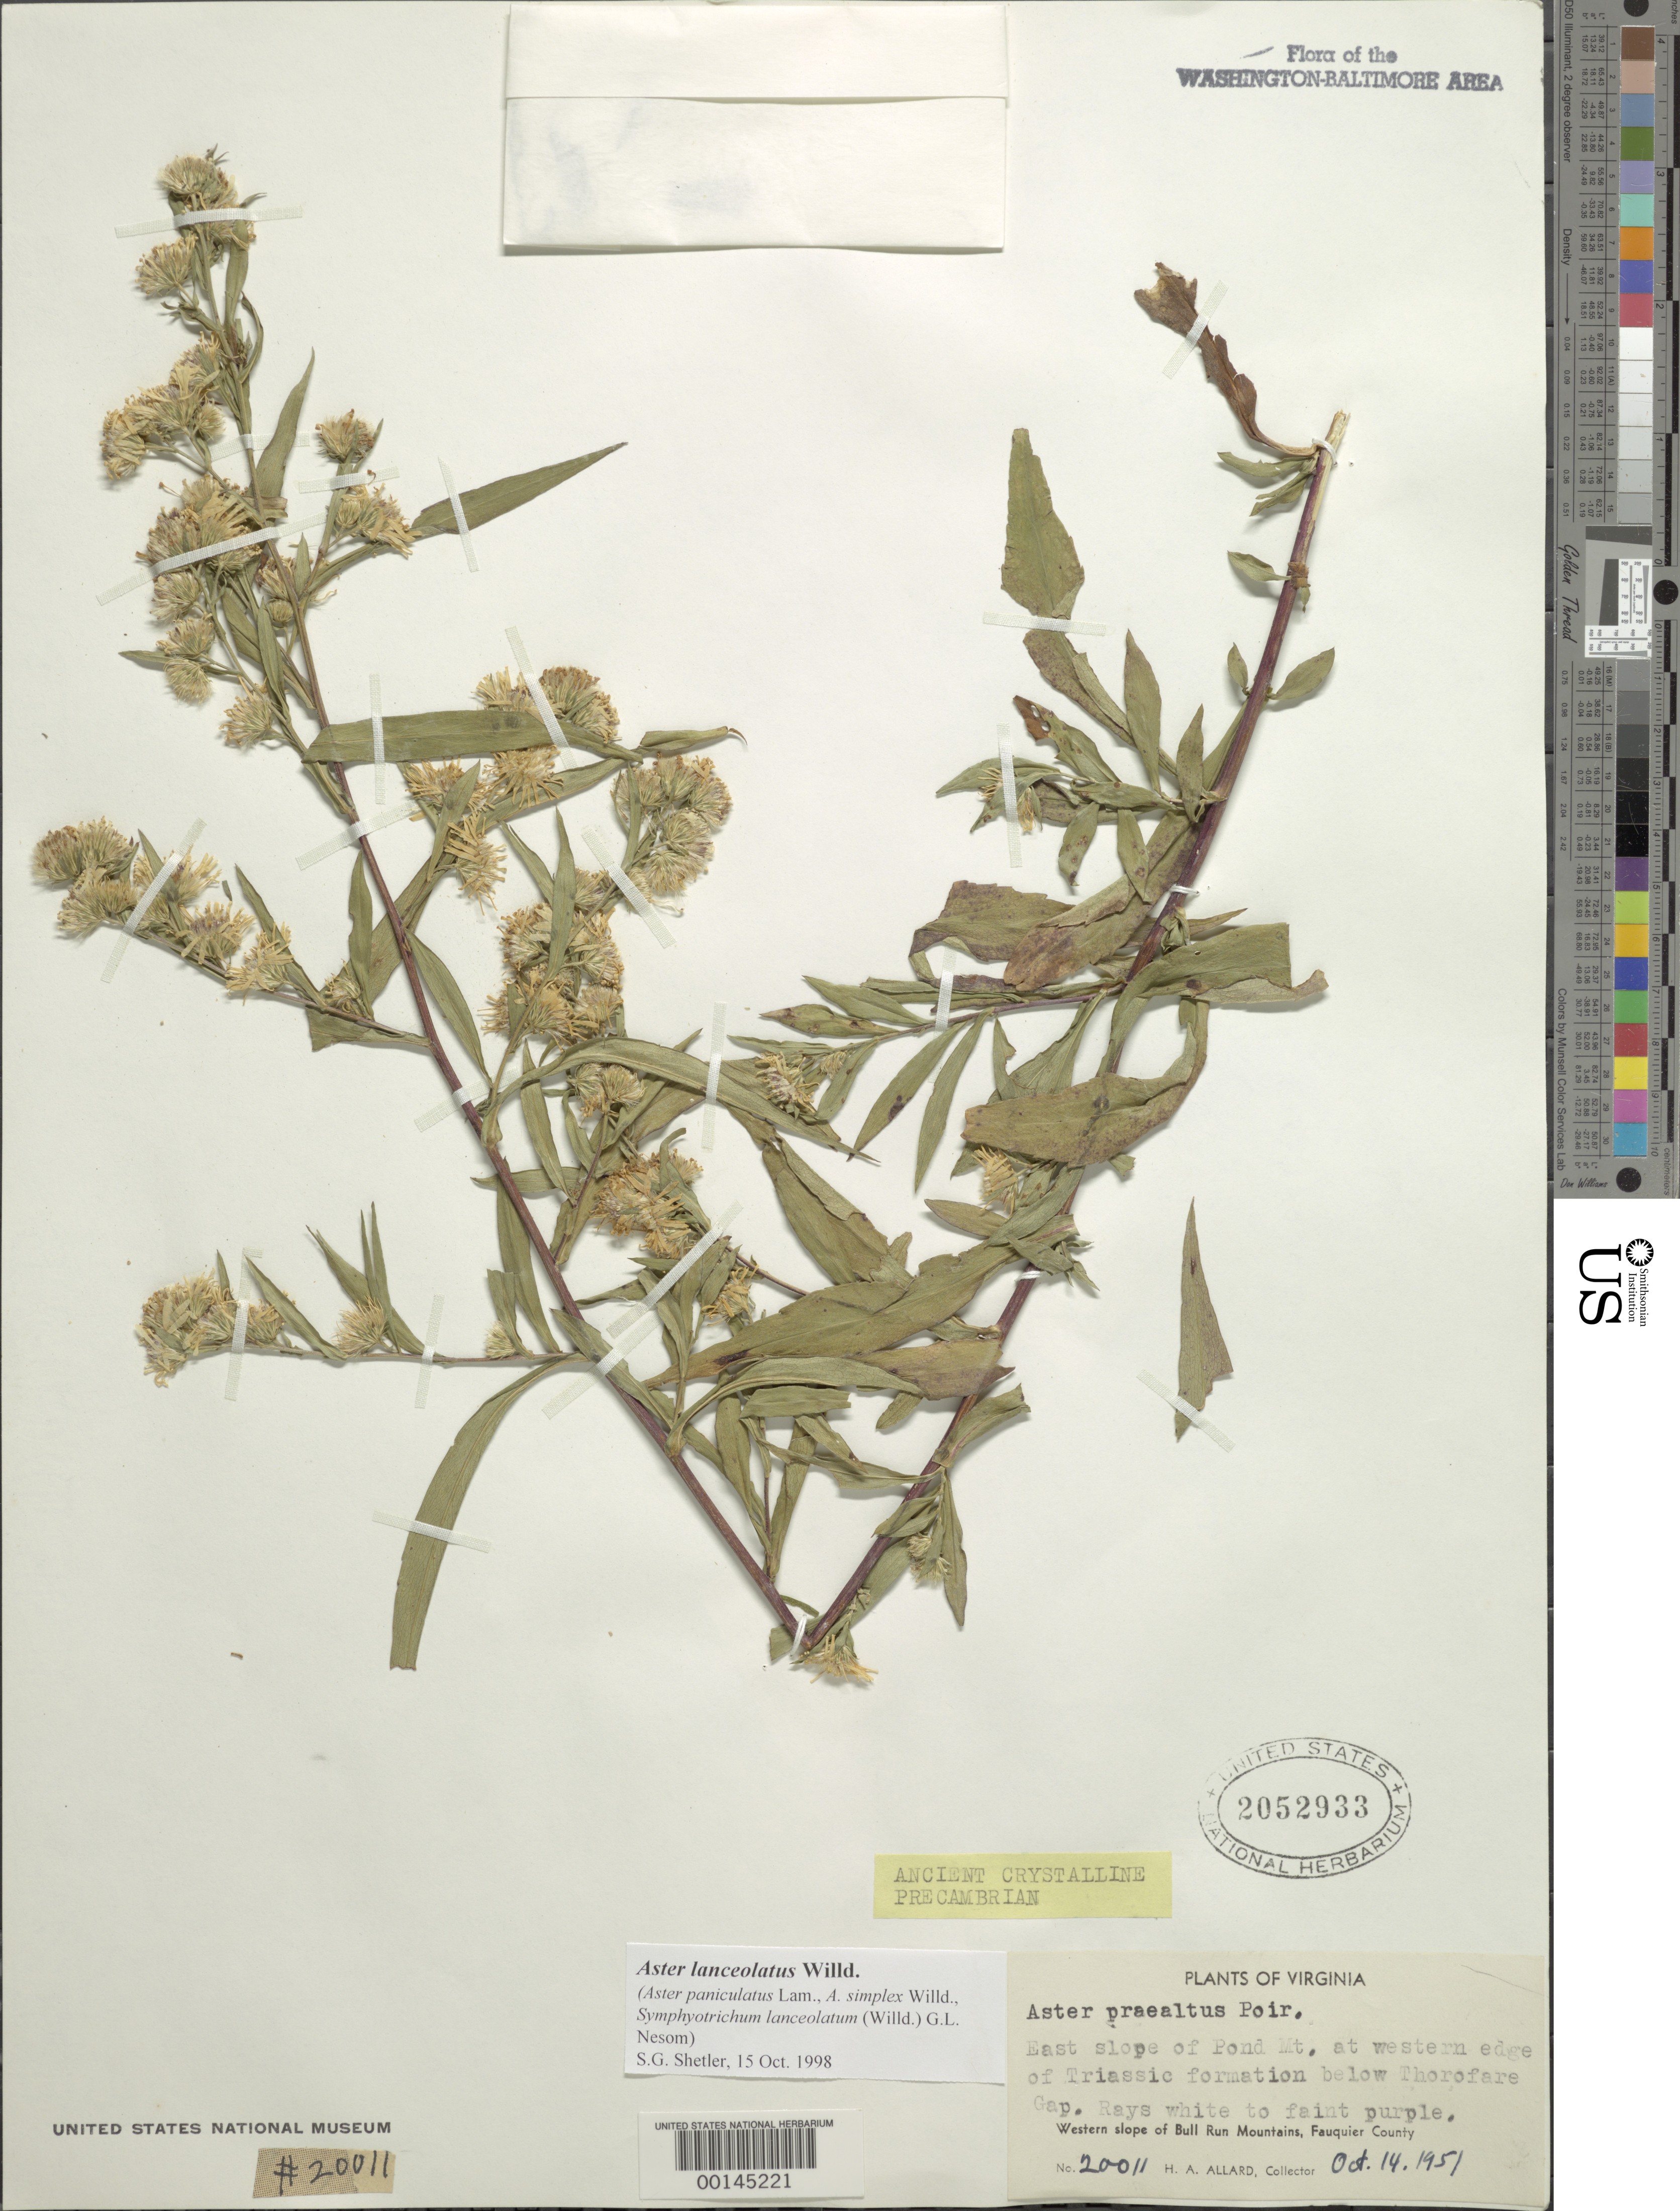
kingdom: Plantae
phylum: Tracheophyta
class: Magnoliopsida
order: Asterales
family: Asteraceae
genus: Symphyotrichum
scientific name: Symphyotrichum lanceolatum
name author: (Willd.) G.L. Nesom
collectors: H. A. Allard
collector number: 20011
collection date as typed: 14 Oct 1951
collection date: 1951-10-14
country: United States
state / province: Virginia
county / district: Fauquier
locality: East slope of Pond Mountain, below Thorofare Gap Bull Run Mts.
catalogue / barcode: US 2052933